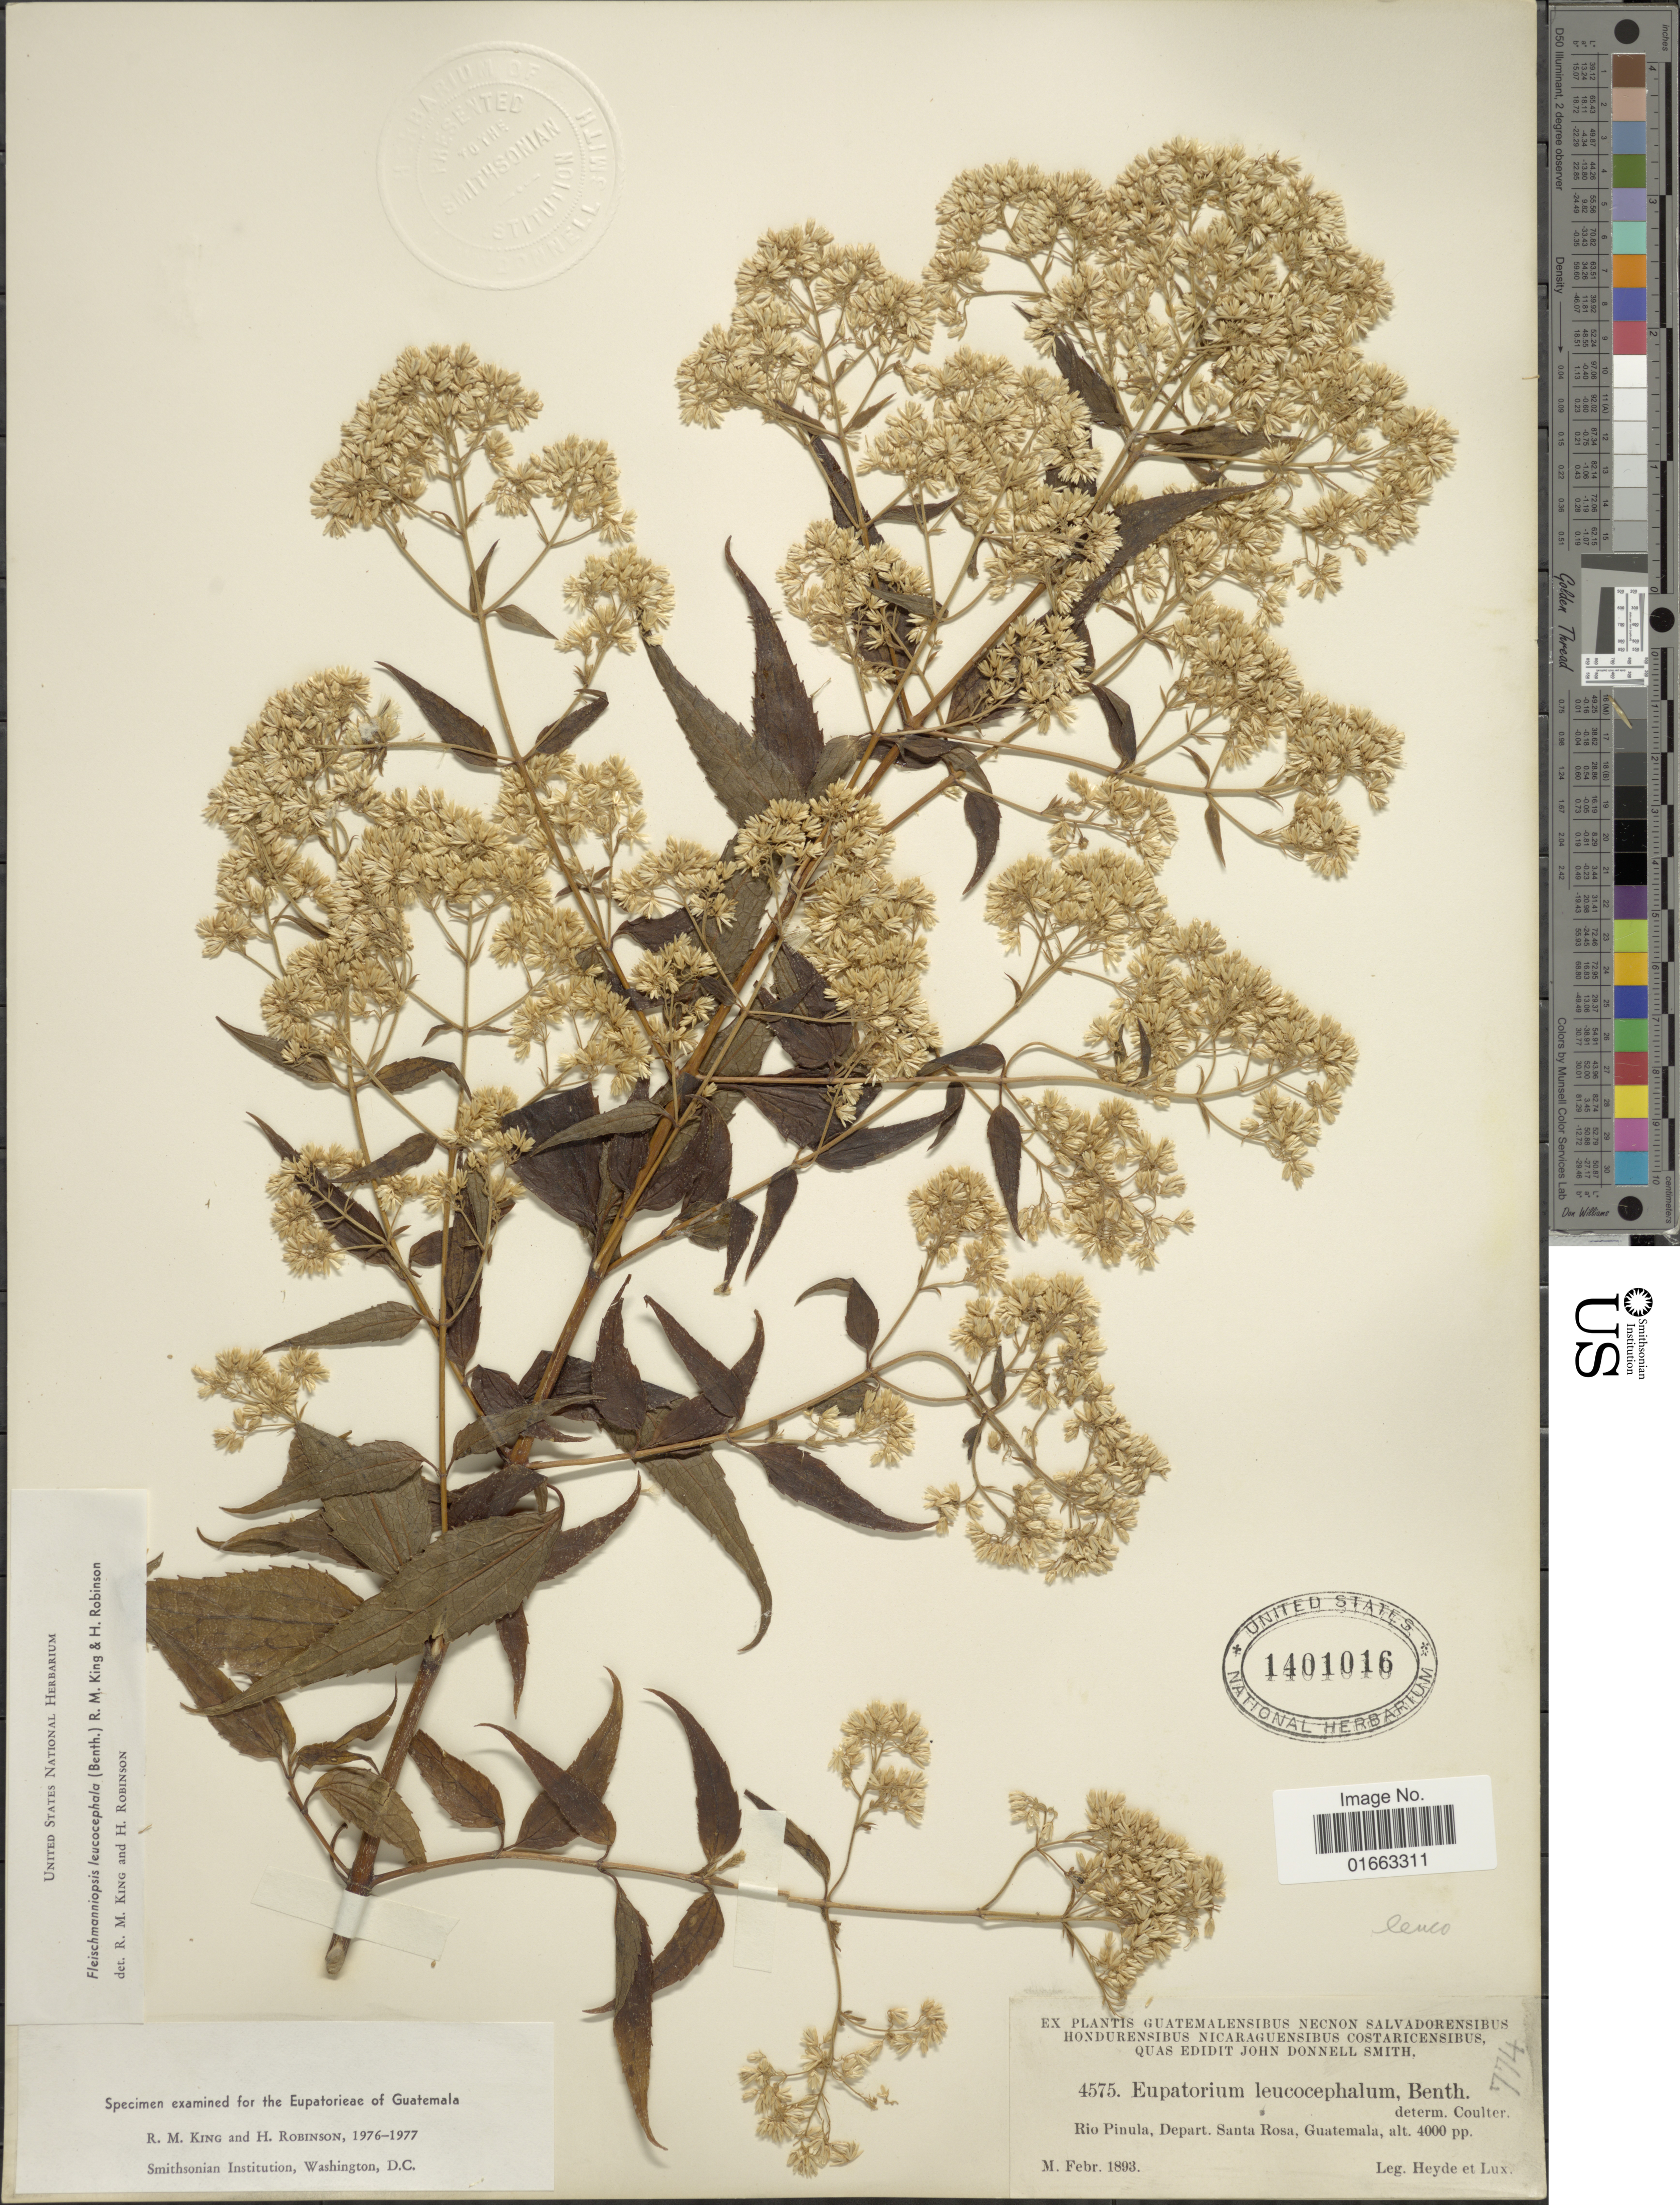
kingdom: Plantae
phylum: Tracheophyta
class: Magnoliopsida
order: Asterales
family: Asteraceae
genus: Fleischmanniopsis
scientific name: Fleischmanniopsis leucocephala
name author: (Benth.) R.M. King & H. Rob.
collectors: Heyde & Lux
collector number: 4575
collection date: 1893-02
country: Guatemala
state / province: Santa Rosa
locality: Rio Pinula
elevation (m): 1219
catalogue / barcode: US 1401016